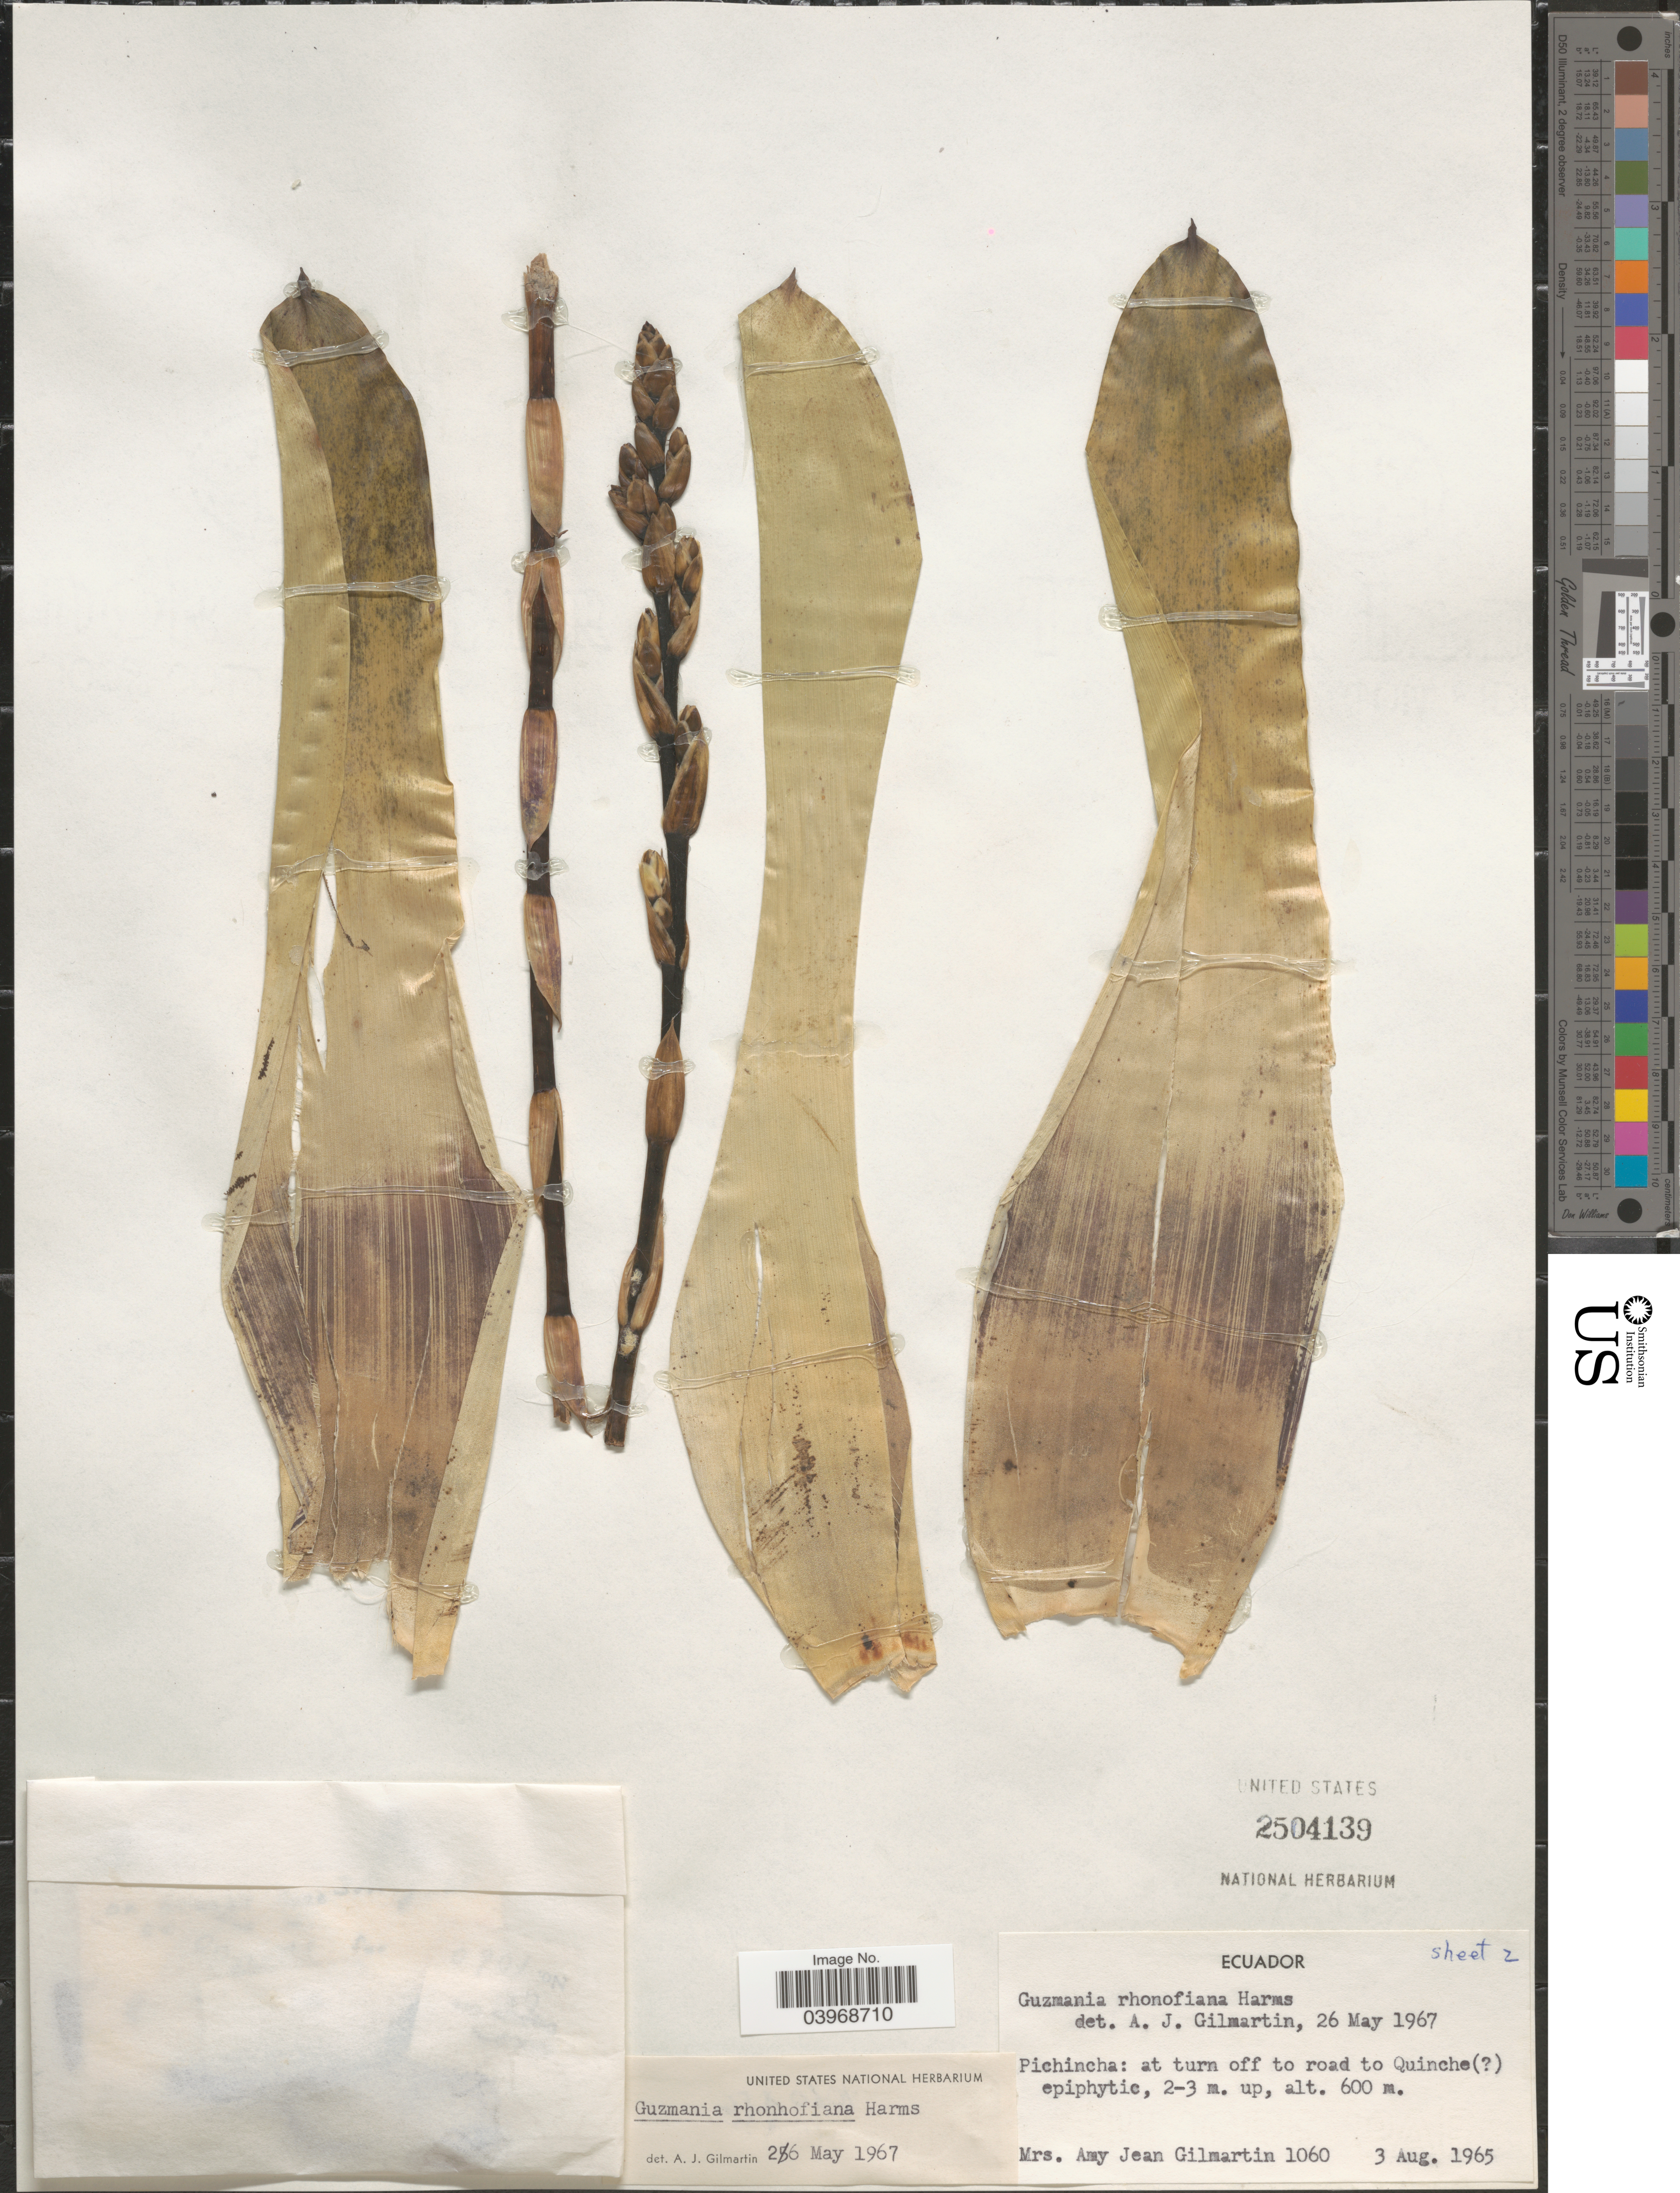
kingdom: Plantae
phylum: Tracheophyta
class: Liliopsida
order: Poales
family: Bromeliaceae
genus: Guzmania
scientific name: Guzmania rhonhofiana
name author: Harms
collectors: A. J. Gilmartin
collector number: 1060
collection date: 1965-08-03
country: Ecuador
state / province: Pichincha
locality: At turn off to road to Quinche.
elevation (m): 600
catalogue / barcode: US 2504139